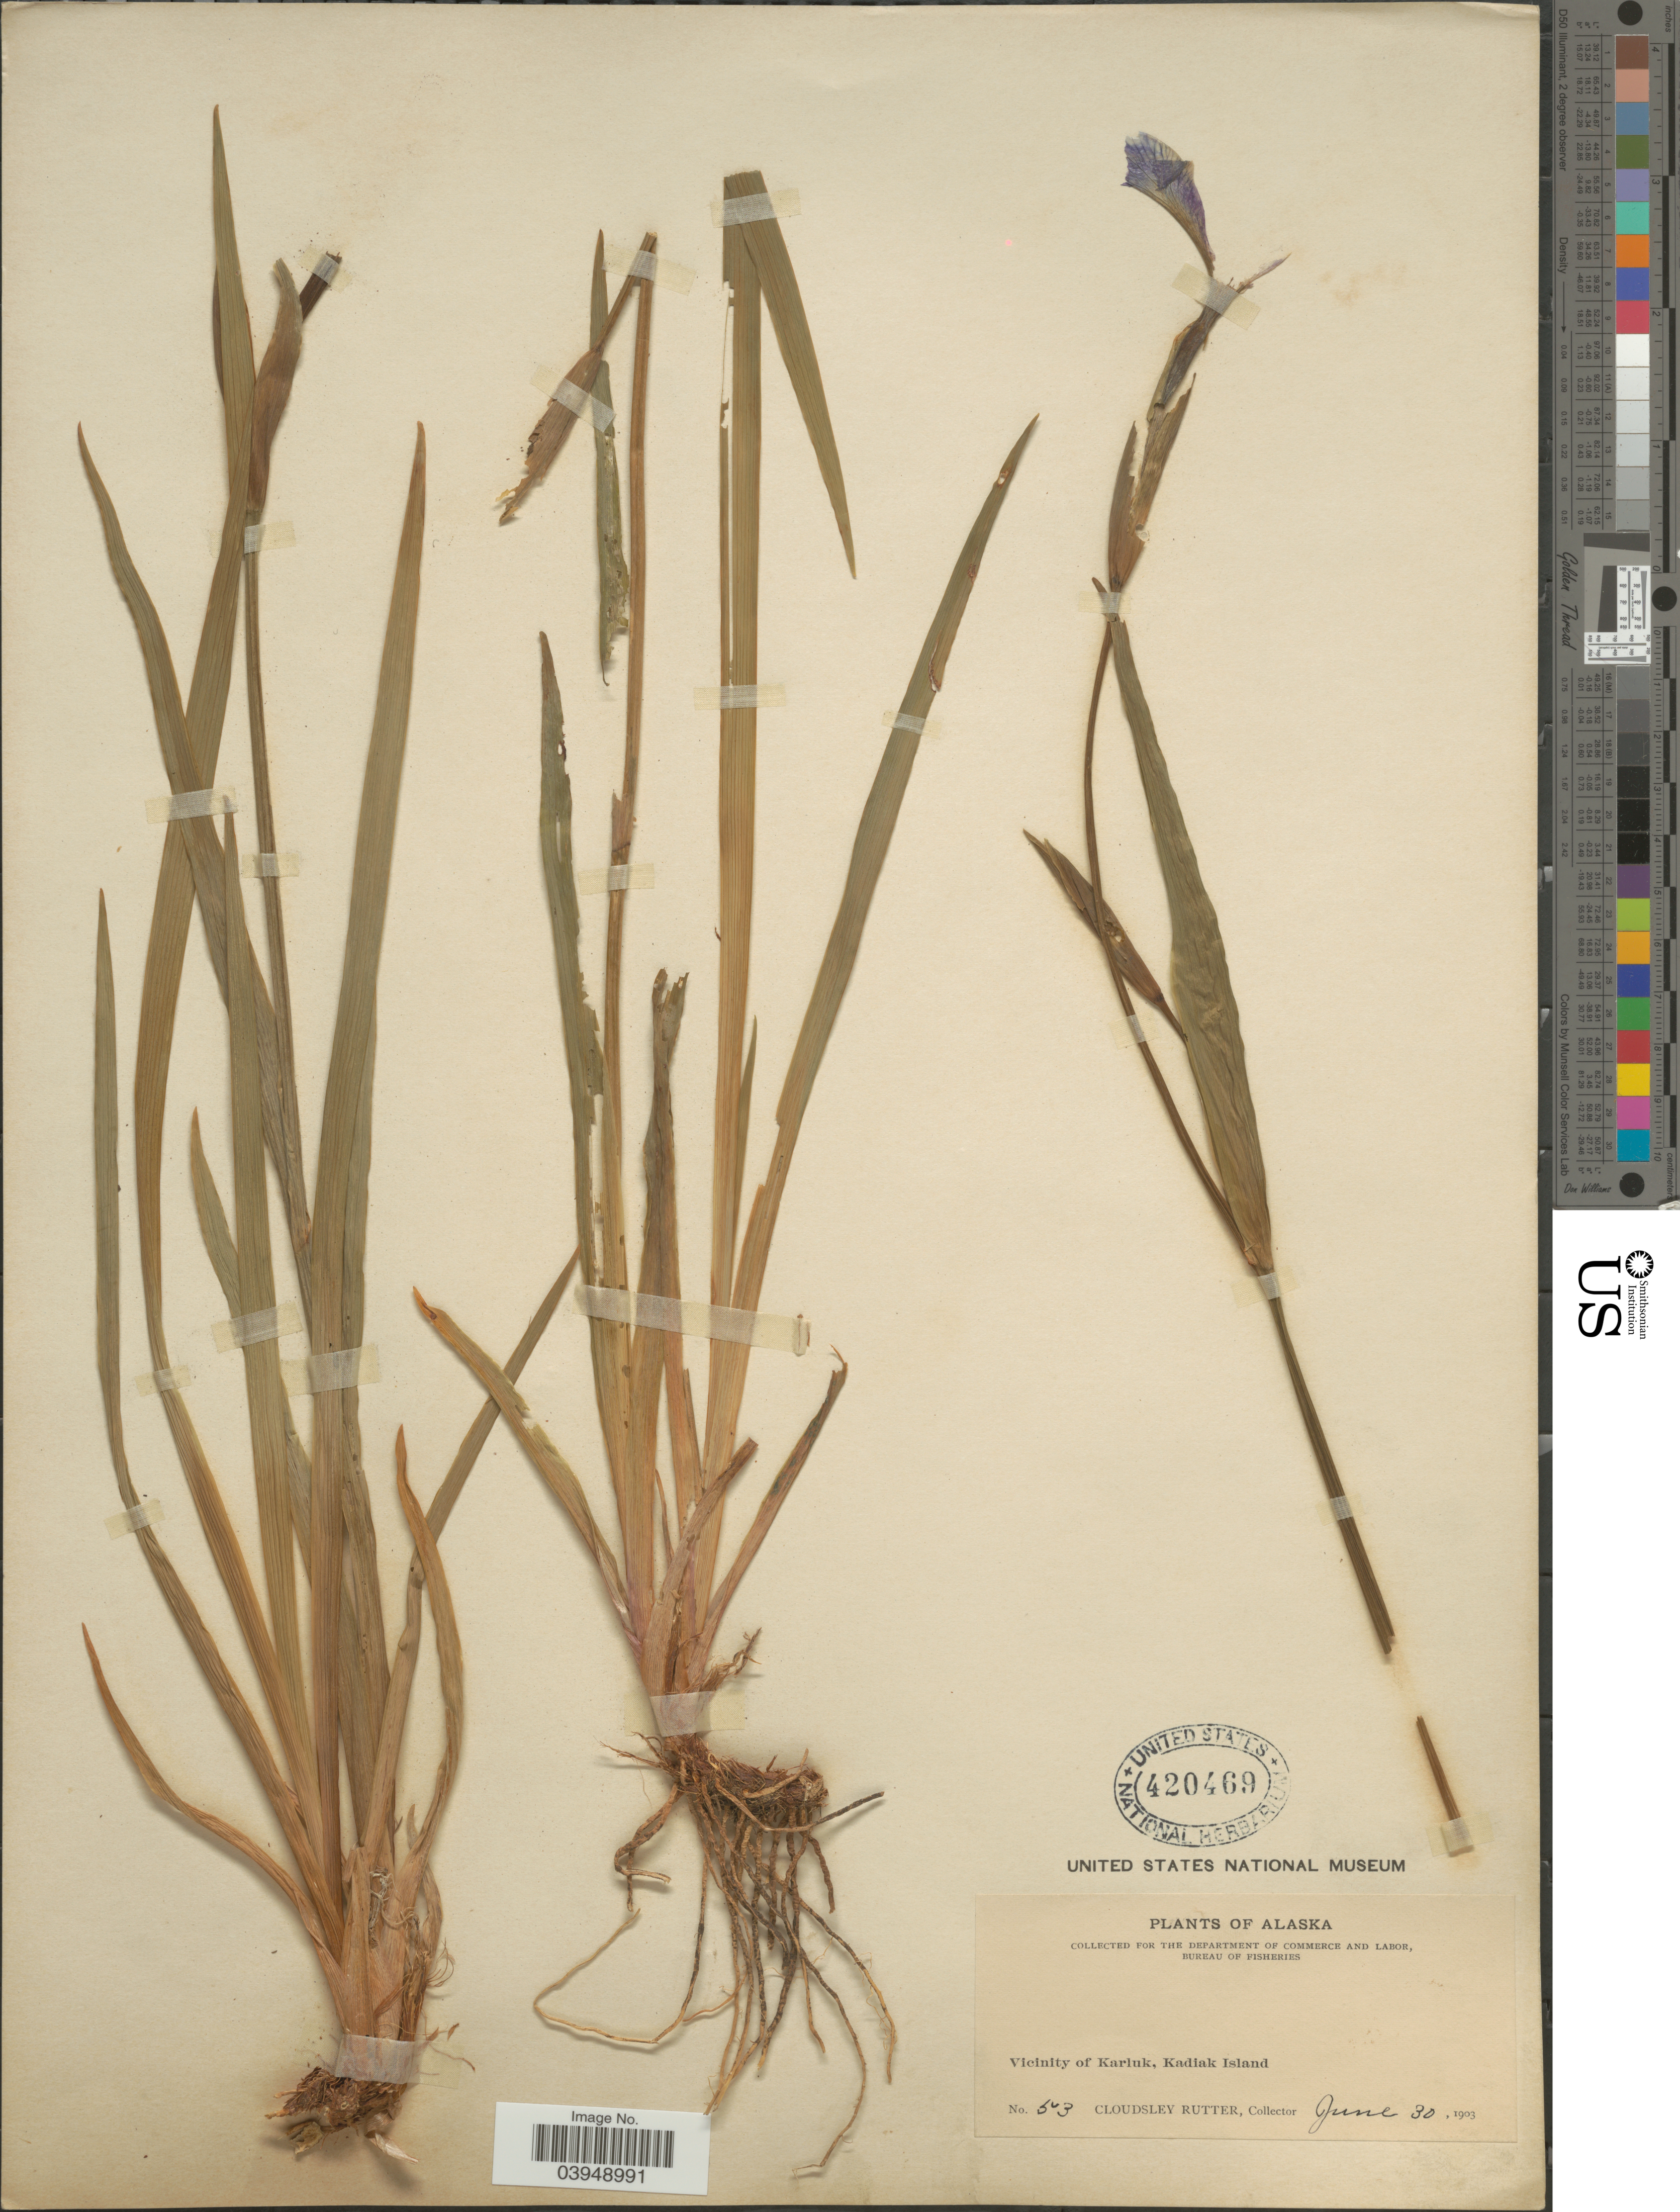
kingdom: Plantae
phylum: Tracheophyta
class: Liliopsida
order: Asparagales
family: Iridaceae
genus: Iris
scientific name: Iris setosa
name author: Pall. ex Link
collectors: C. Rutter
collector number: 53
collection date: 1903-06-30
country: United States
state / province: Alaska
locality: Vicinity of Karluk, Kadiak Island.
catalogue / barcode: US 420469